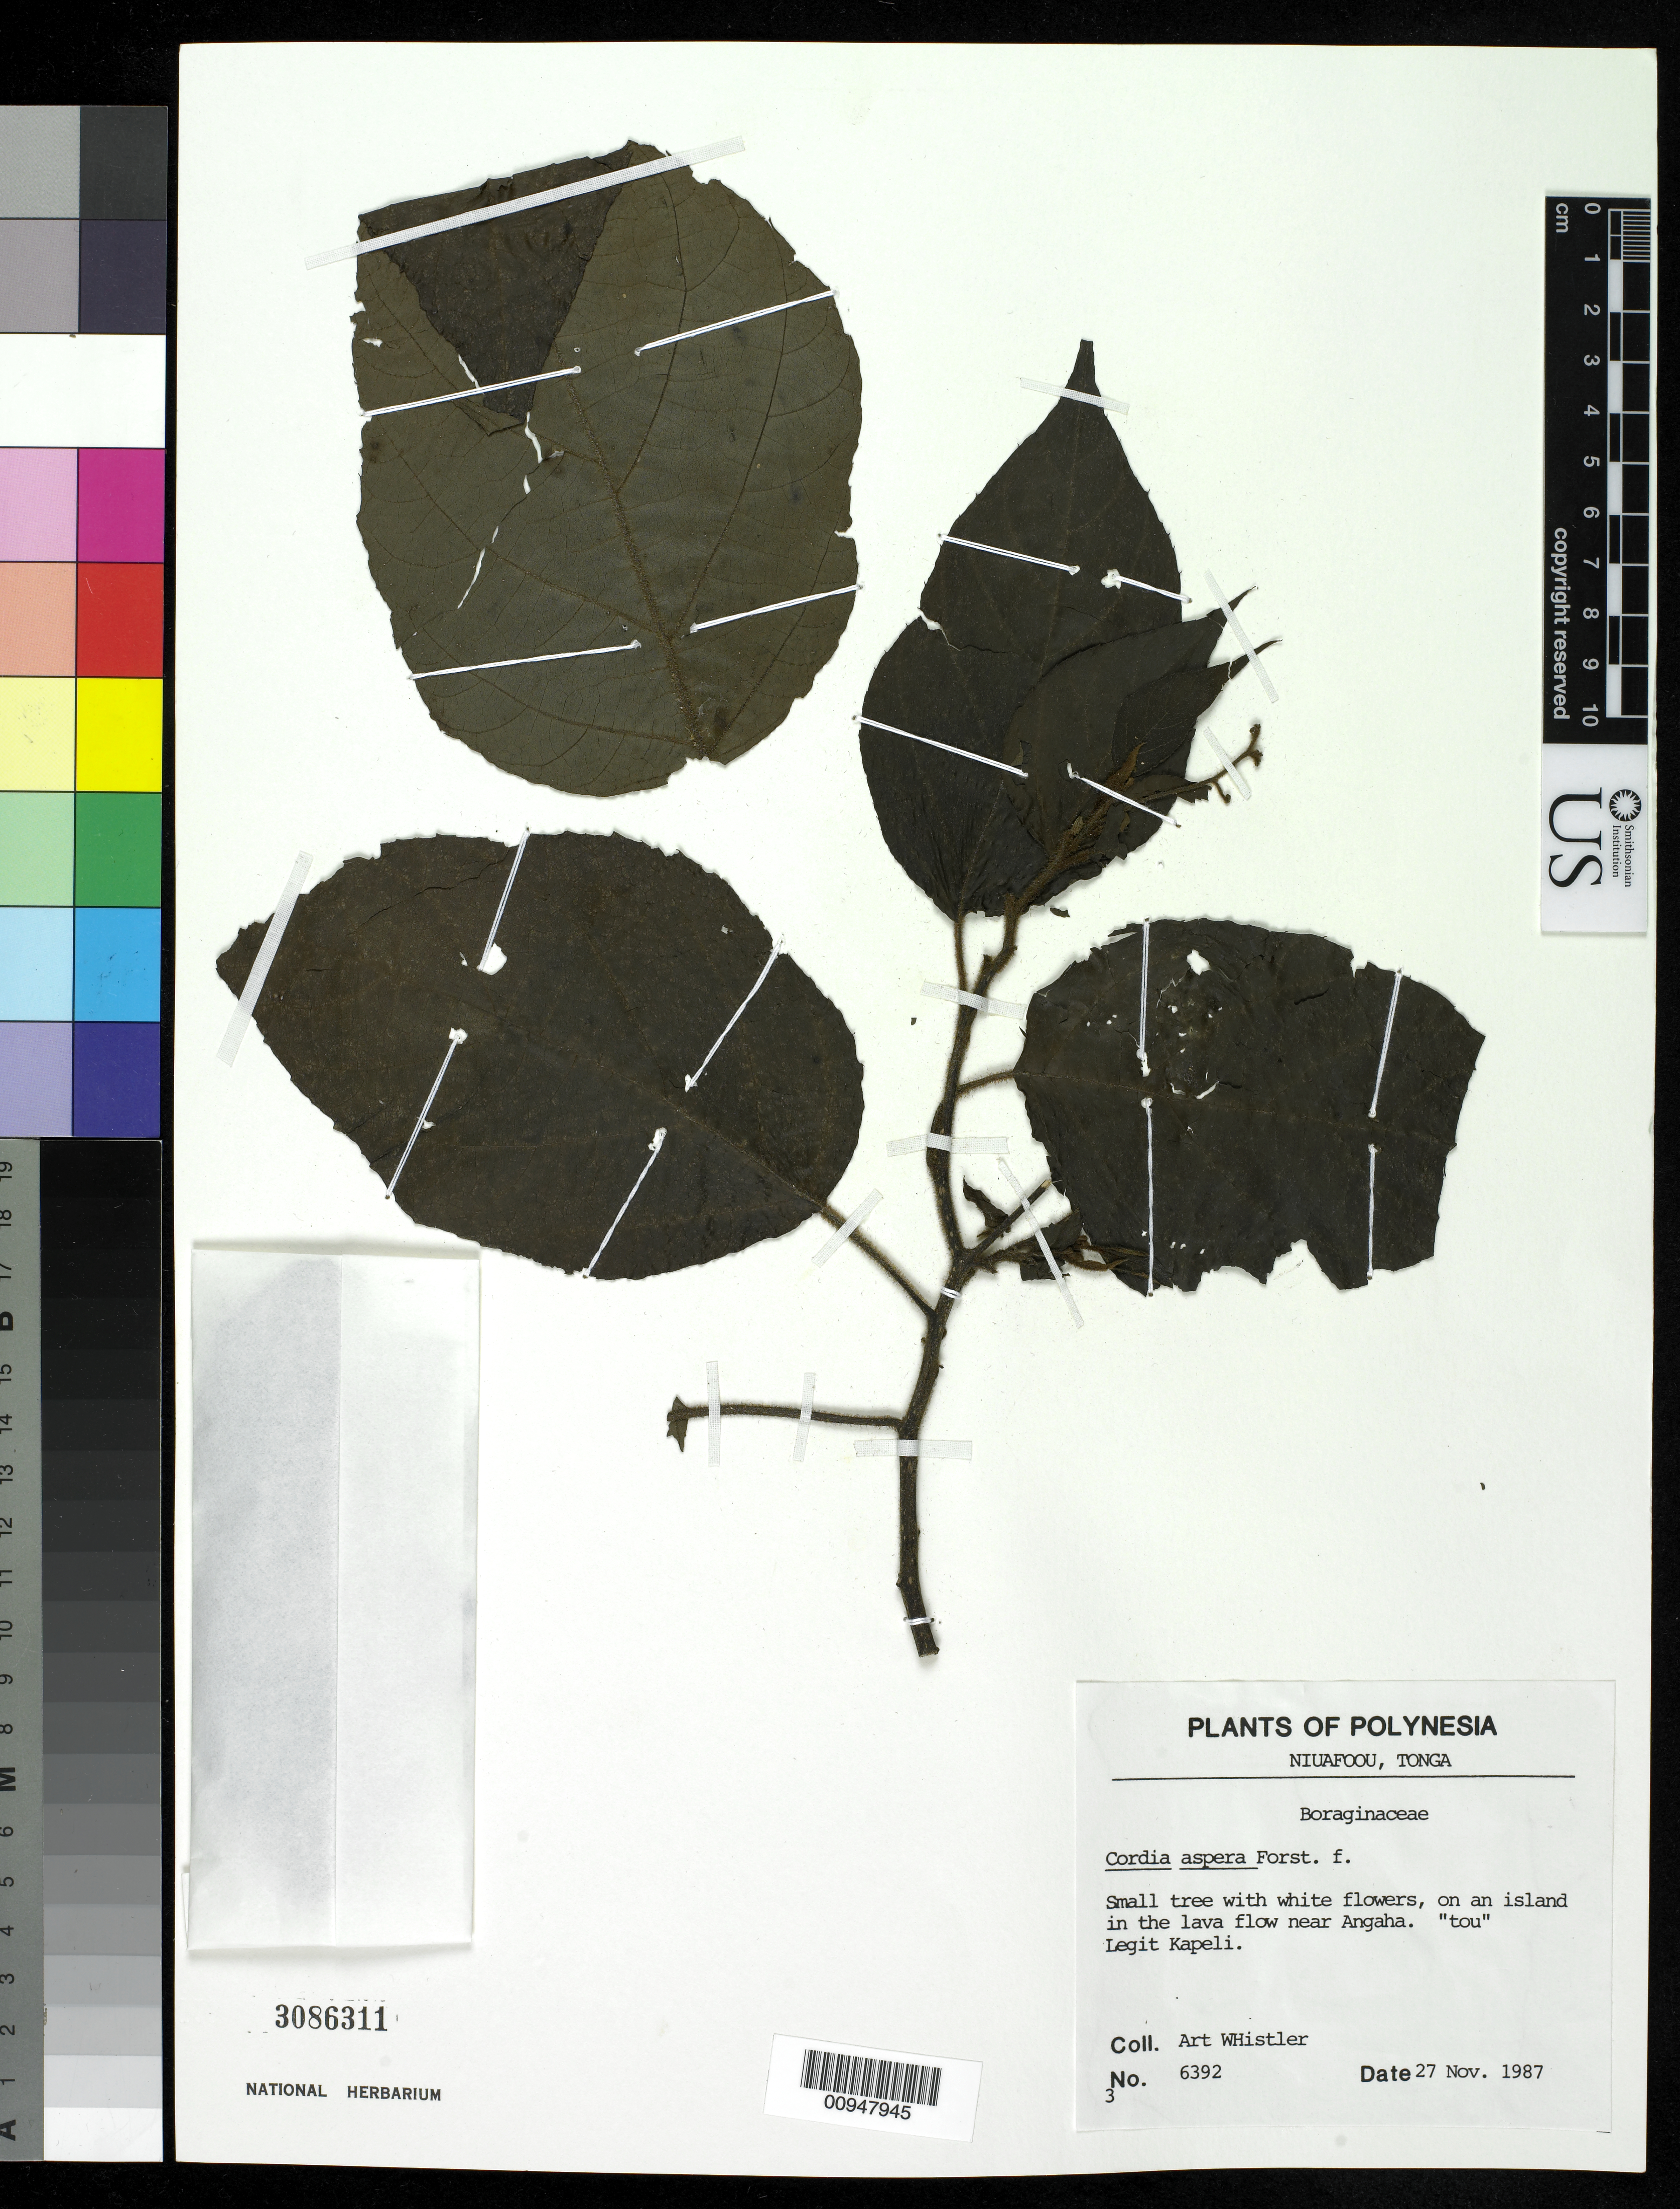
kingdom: Plantae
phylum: Tracheophyta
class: Magnoliopsida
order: Boraginales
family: Cordiaceae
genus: Cordia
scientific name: Cordia aspera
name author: G. Forst.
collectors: A. Whistler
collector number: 6392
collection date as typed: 27 Nov 1987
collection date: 1987-11-27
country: Tonga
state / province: Tonga Outliers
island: Niuafo'ou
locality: On an island in the lava flow near Angaha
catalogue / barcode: US 3086311